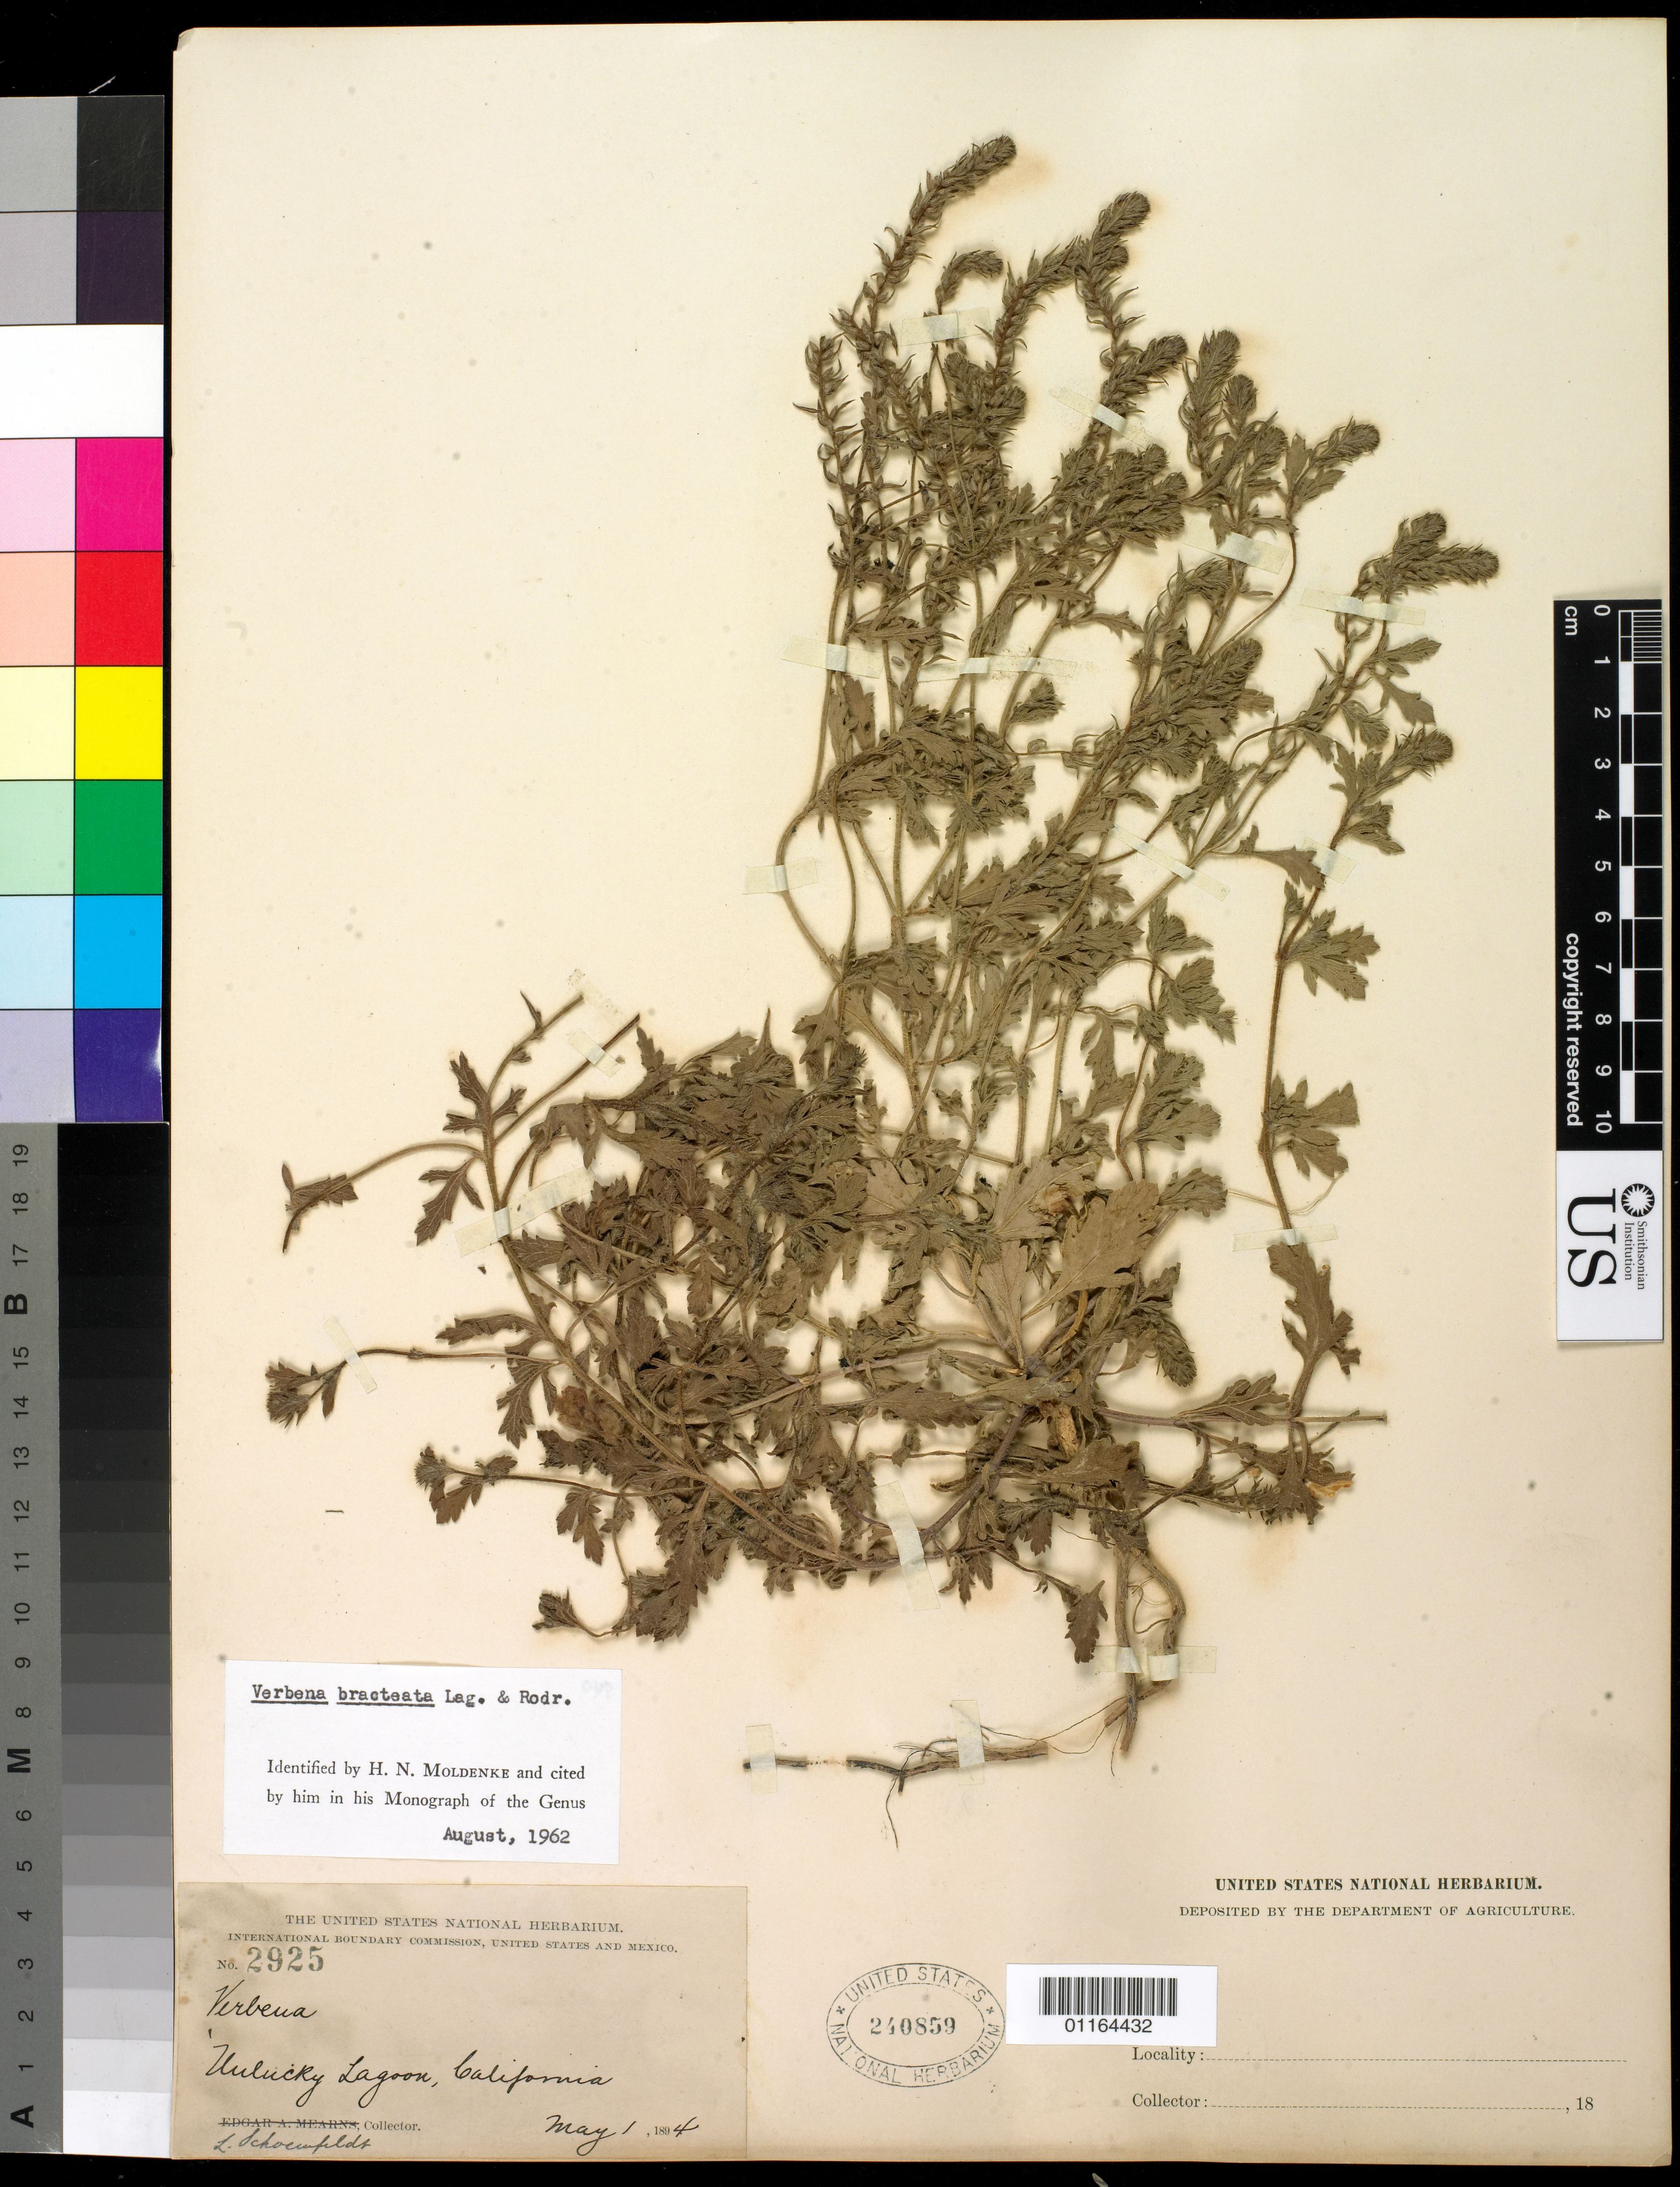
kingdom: Plantae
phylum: Tracheophyta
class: Magnoliopsida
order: Lamiales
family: Verbenaceae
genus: Verbena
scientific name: Verbena bracteata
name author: Cav. ex Lag. & Rodr.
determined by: Moldenke, H. N.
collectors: L. Schounfeldt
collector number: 2925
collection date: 1894-05-01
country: United States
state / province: California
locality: Unlucky Lagoon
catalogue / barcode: US 240859